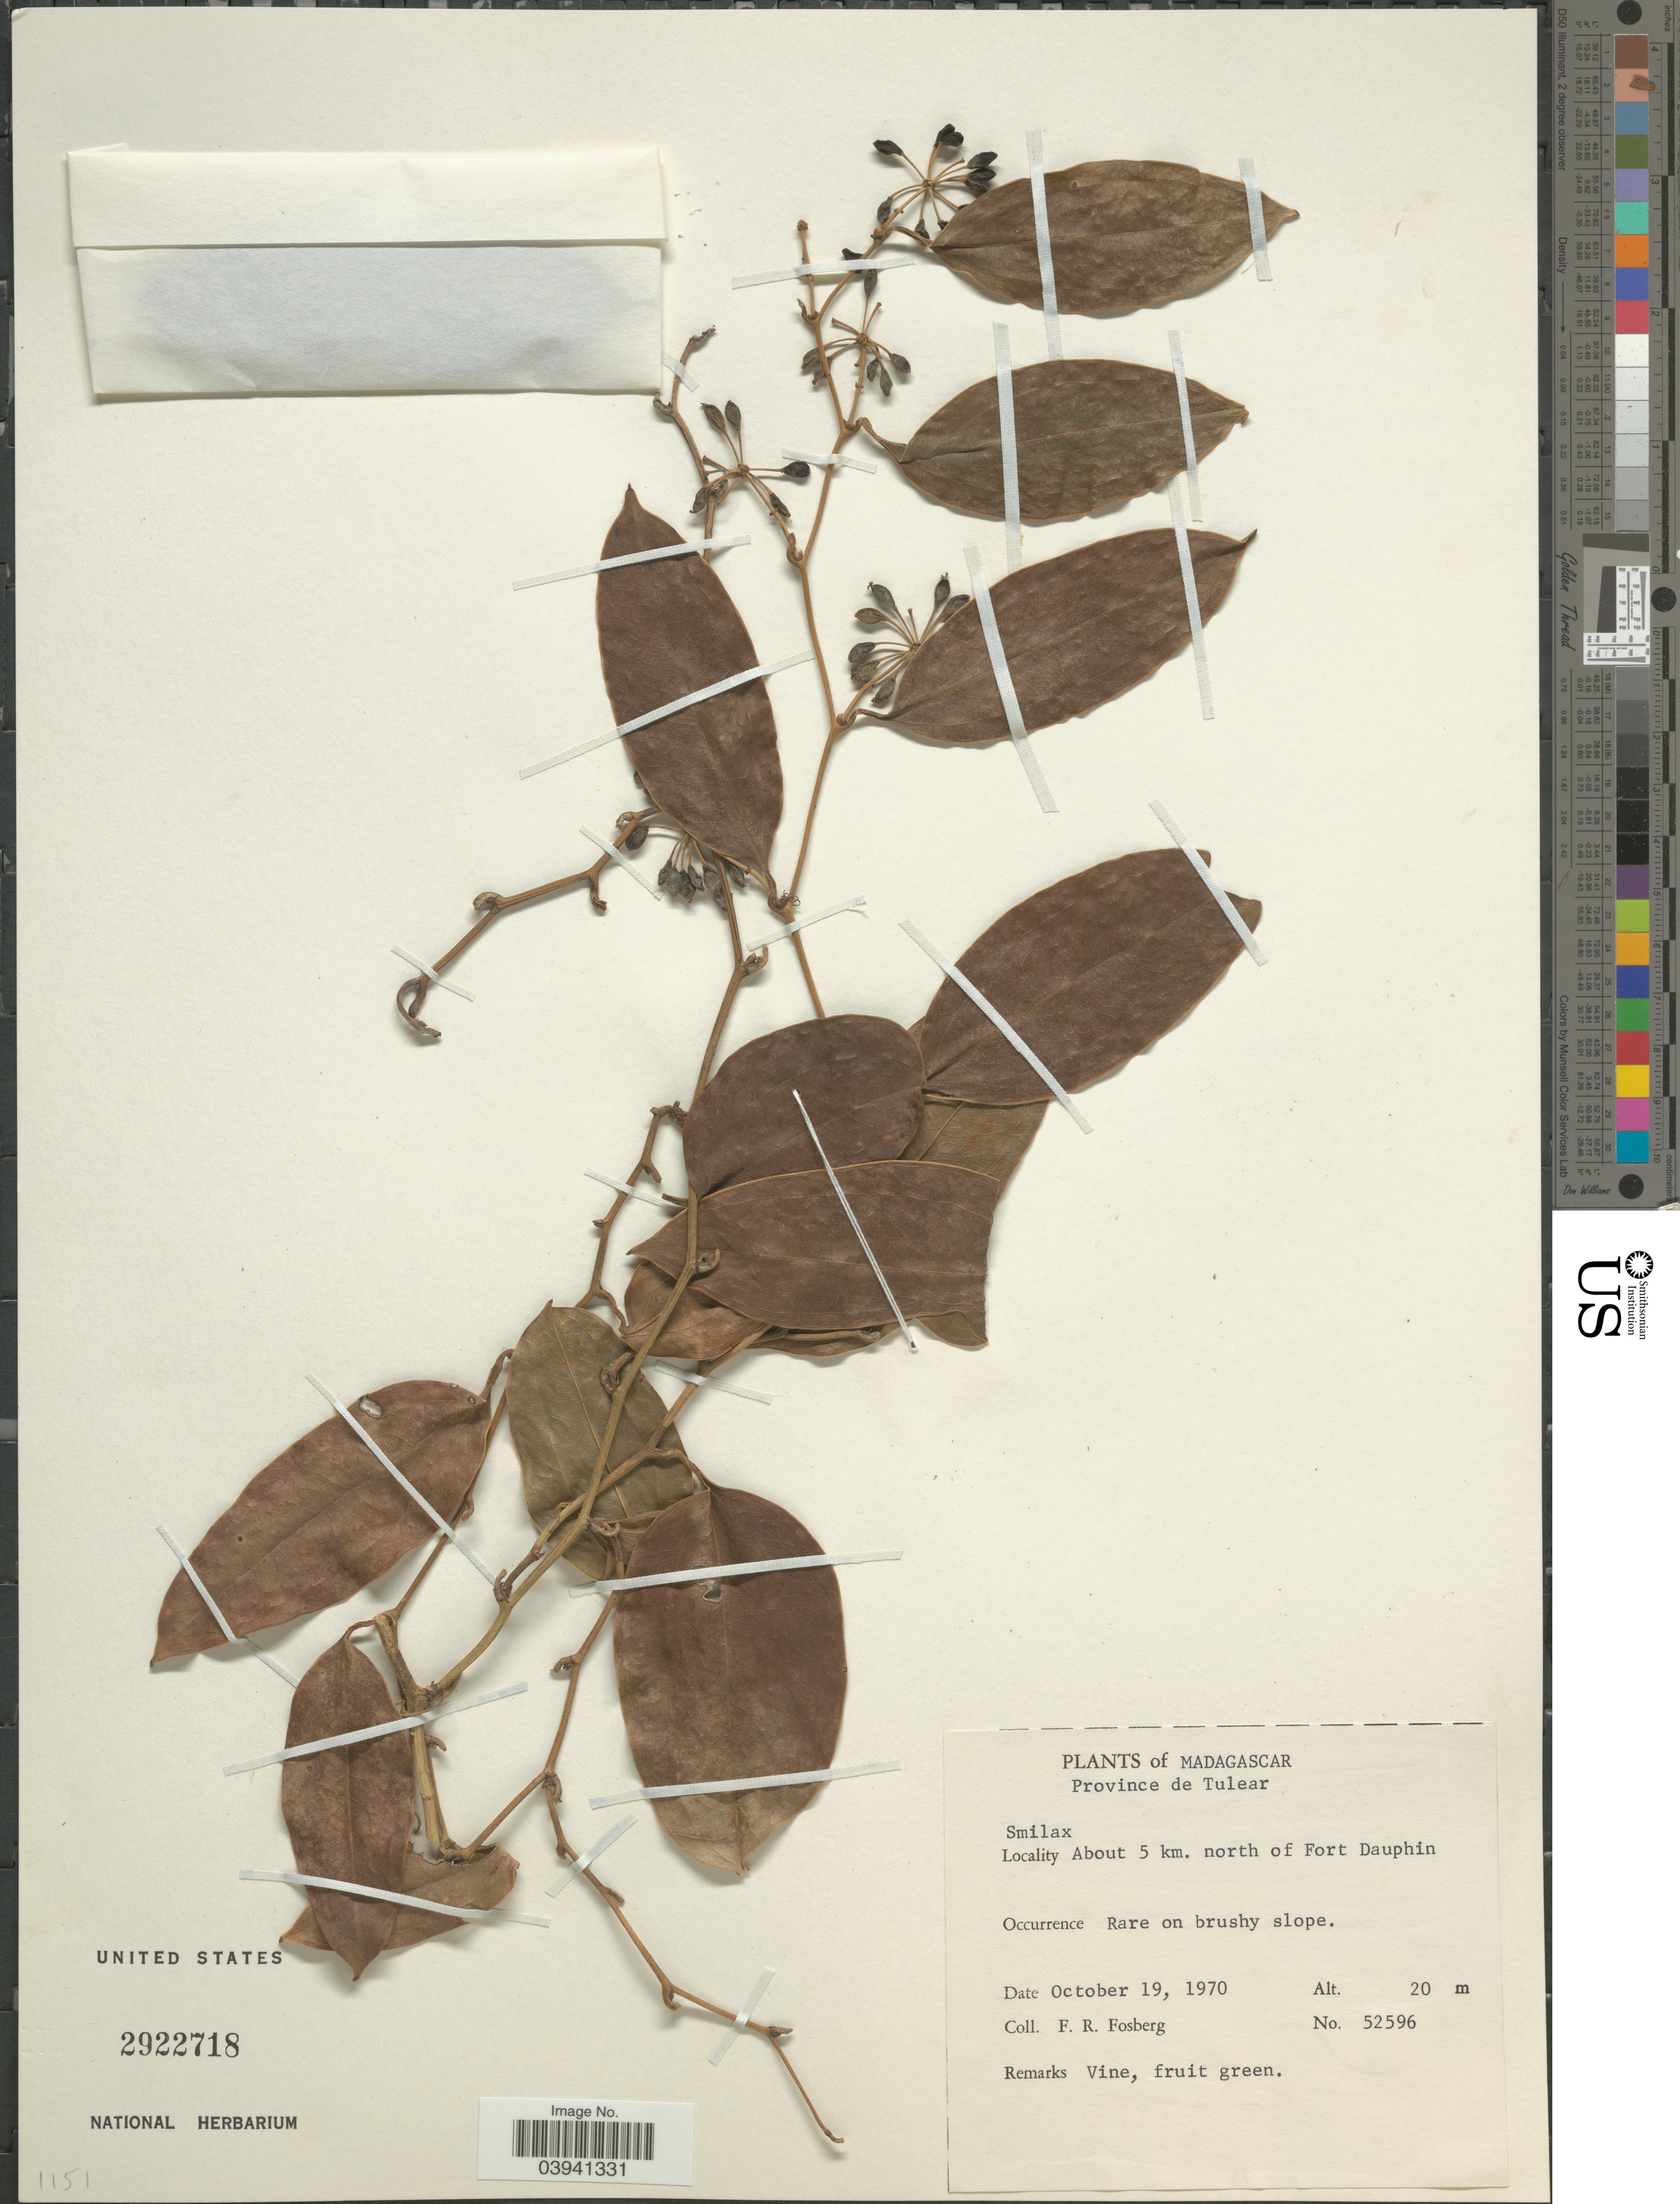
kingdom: Plantae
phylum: Tracheophyta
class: Liliopsida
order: Liliales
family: Smilacaceae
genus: Smilax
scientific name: Smilax sp.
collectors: F. R. Fosberg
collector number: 52596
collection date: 1970-10-19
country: Madagascar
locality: Province de Tulear. About 5 km. north of Forth Dauphin.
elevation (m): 20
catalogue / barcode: US 2922718